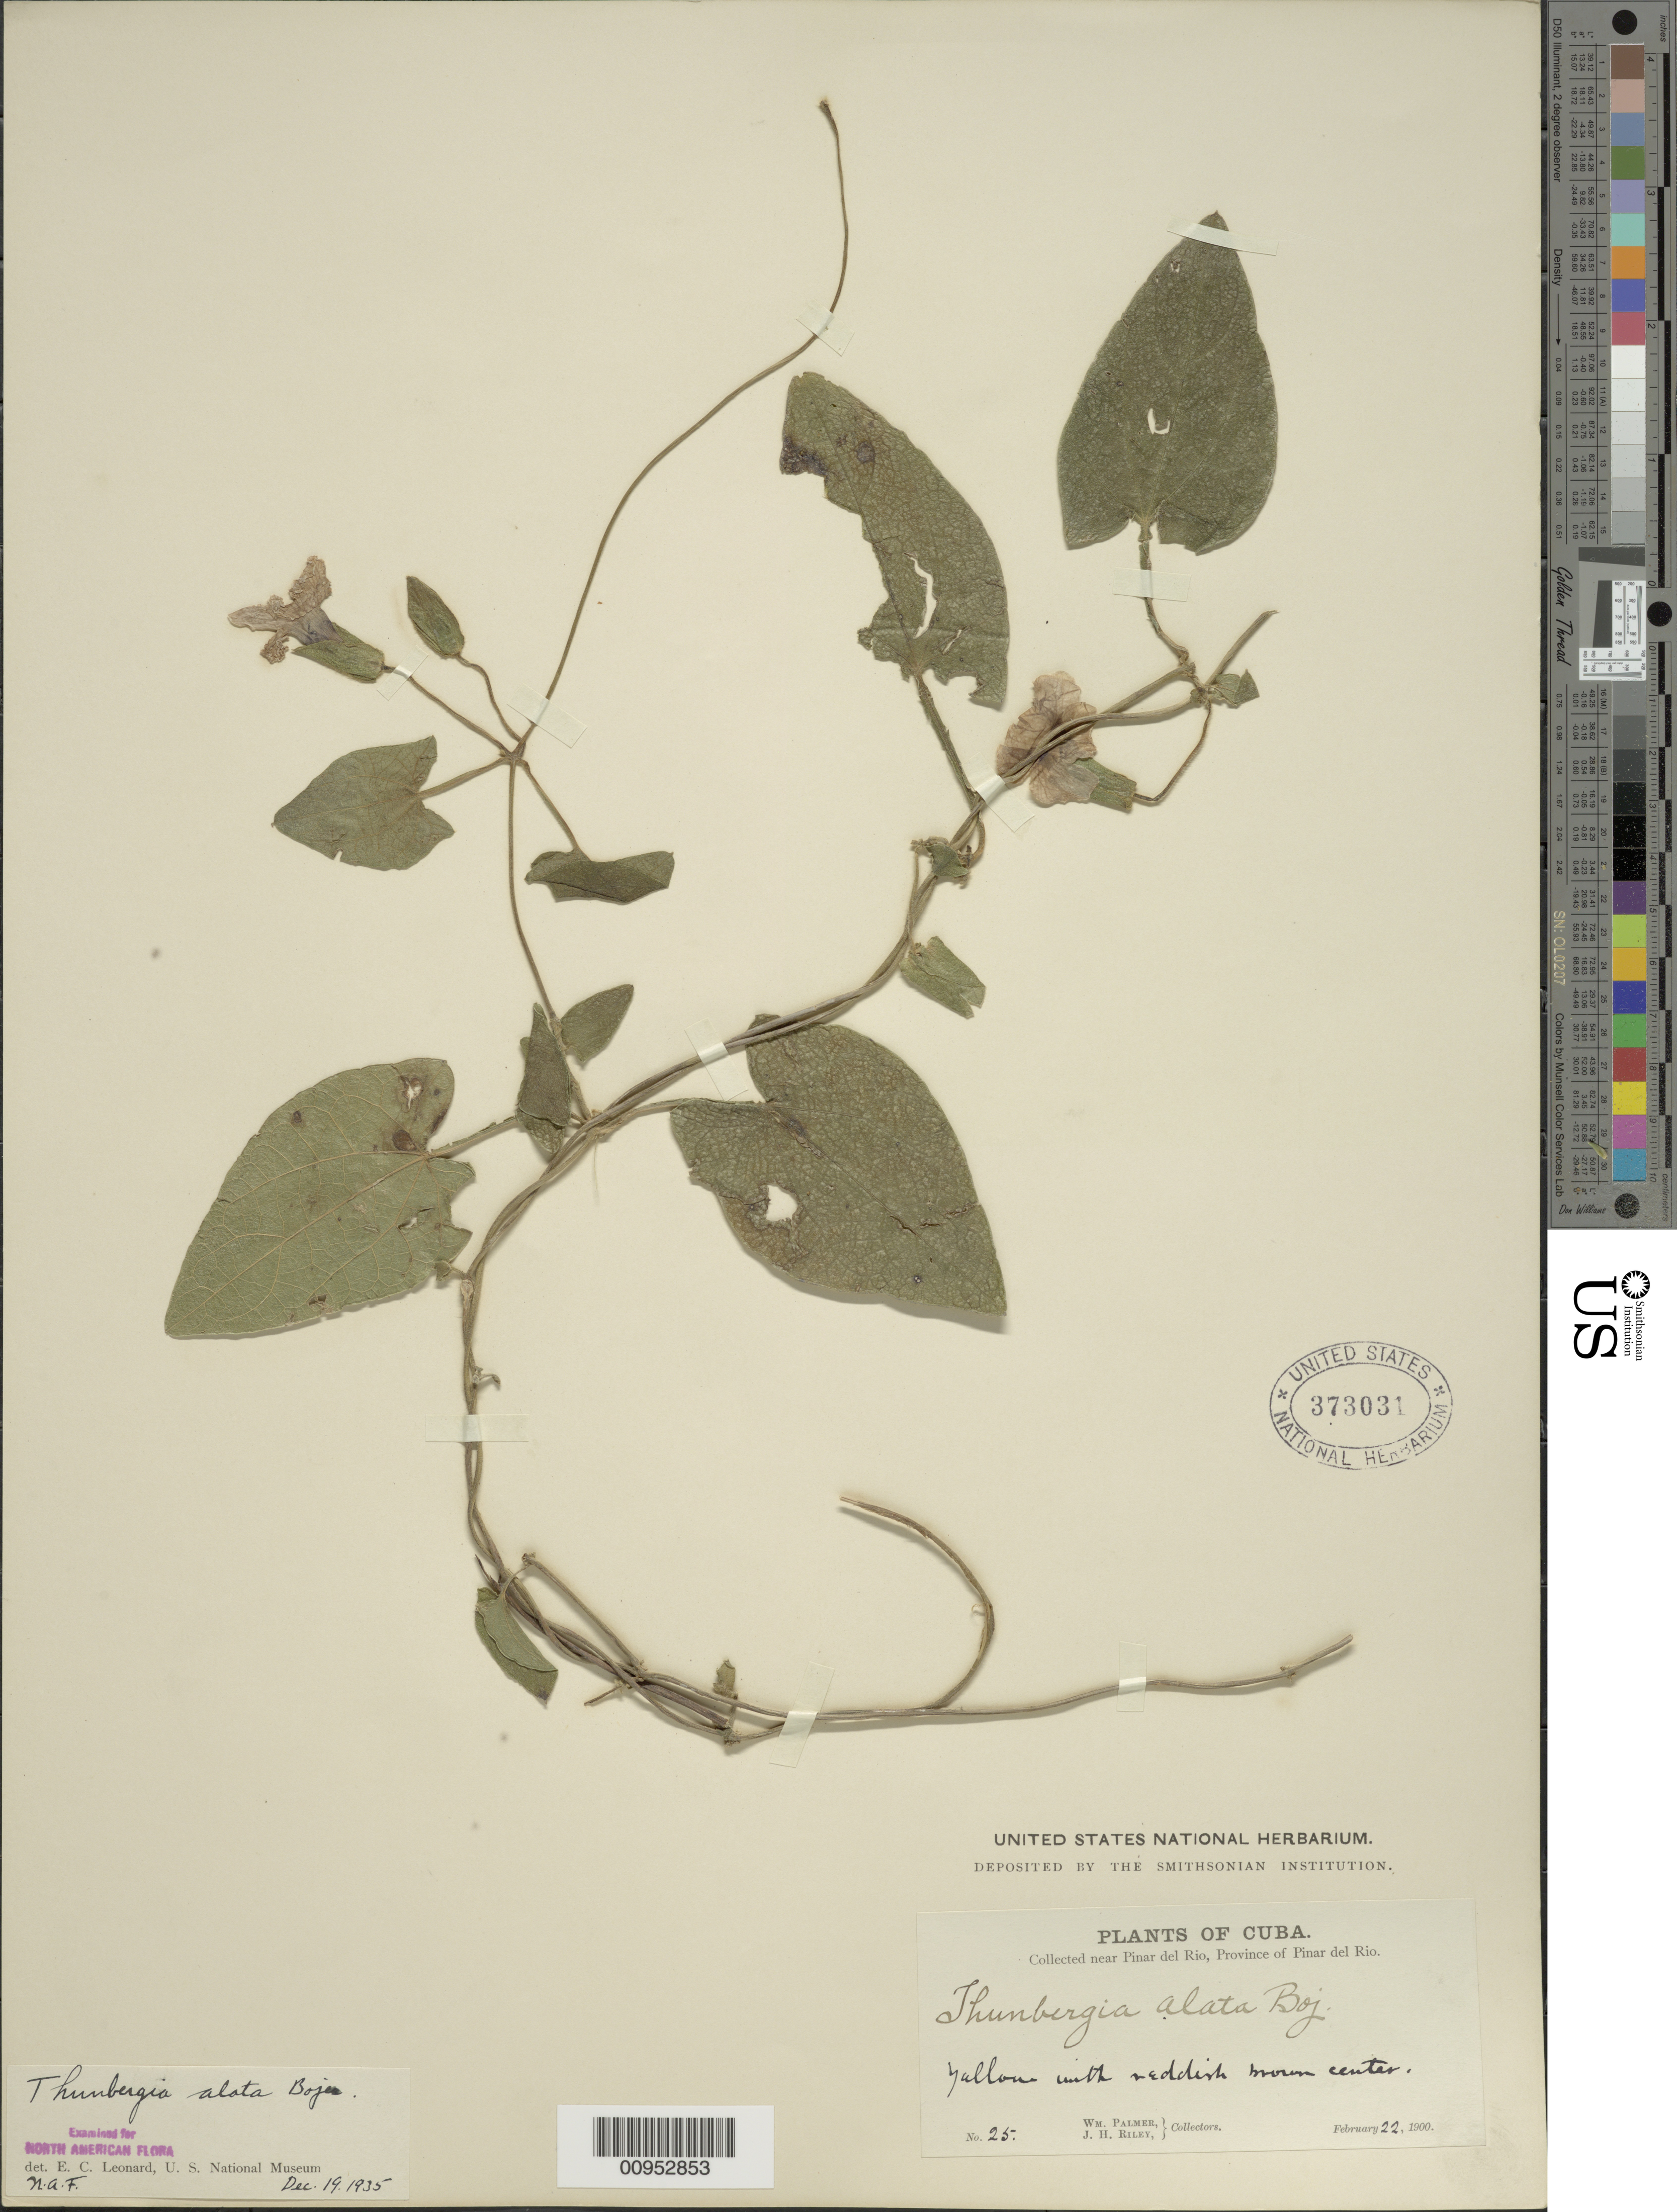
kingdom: Plantae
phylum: Tracheophyta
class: Magnoliopsida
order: Lamiales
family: Acanthaceae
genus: Thunbergia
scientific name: Thunbergia alata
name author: Bojer ex Sims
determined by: Leonard, Emery C., (US)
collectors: W. Palmer & J. H. Riley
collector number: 25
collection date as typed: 22 Feb 1900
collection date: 1900-02-22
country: Cuba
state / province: Pinar del Rio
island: Cuba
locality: Near Pinar del Río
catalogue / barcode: US 373031